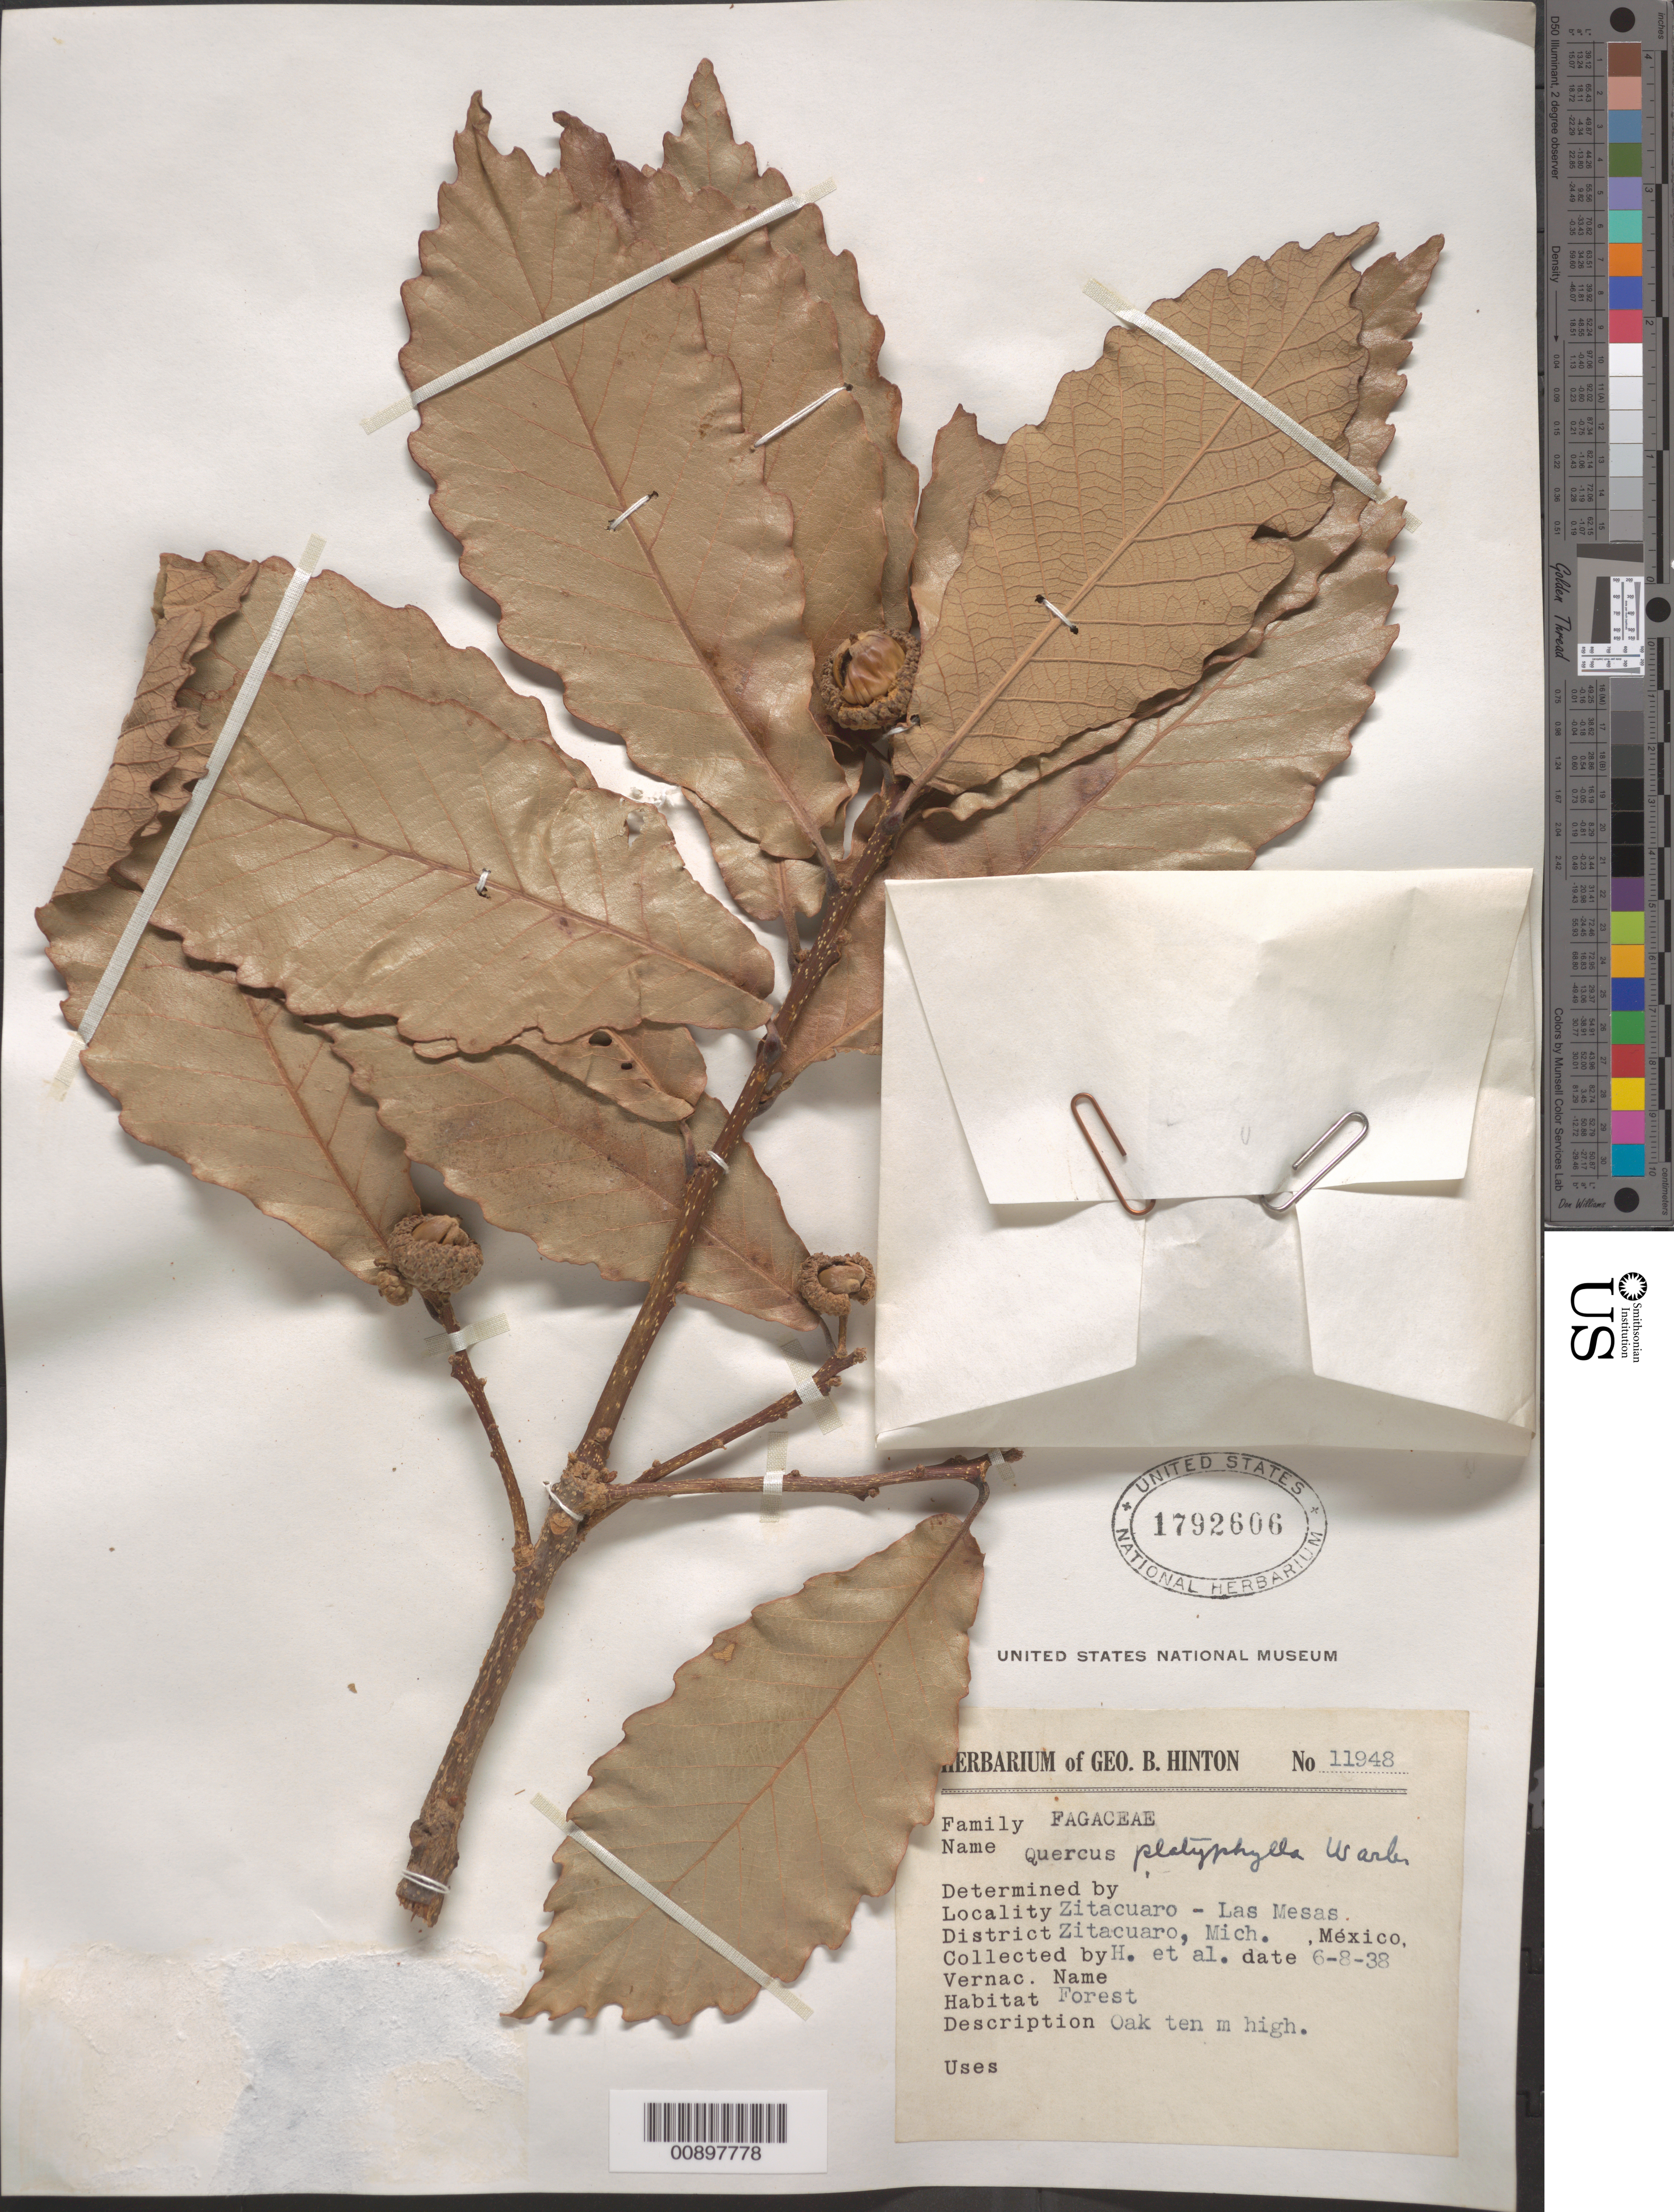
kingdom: Plantae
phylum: Tracheophyta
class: Magnoliopsida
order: Fagales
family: Fagaceae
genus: Quercus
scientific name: Quercus platyphylla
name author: E.F. Warb.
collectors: G. B. Hinton & et al.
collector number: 11948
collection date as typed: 08 Jun 1938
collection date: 1938-06-08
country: Mexico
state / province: Michoacán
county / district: Zitácuaro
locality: Zitácuaro - Las Mesas, District Zitácuaro, State of Michoacán.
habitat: Forest.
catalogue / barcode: US 1792606